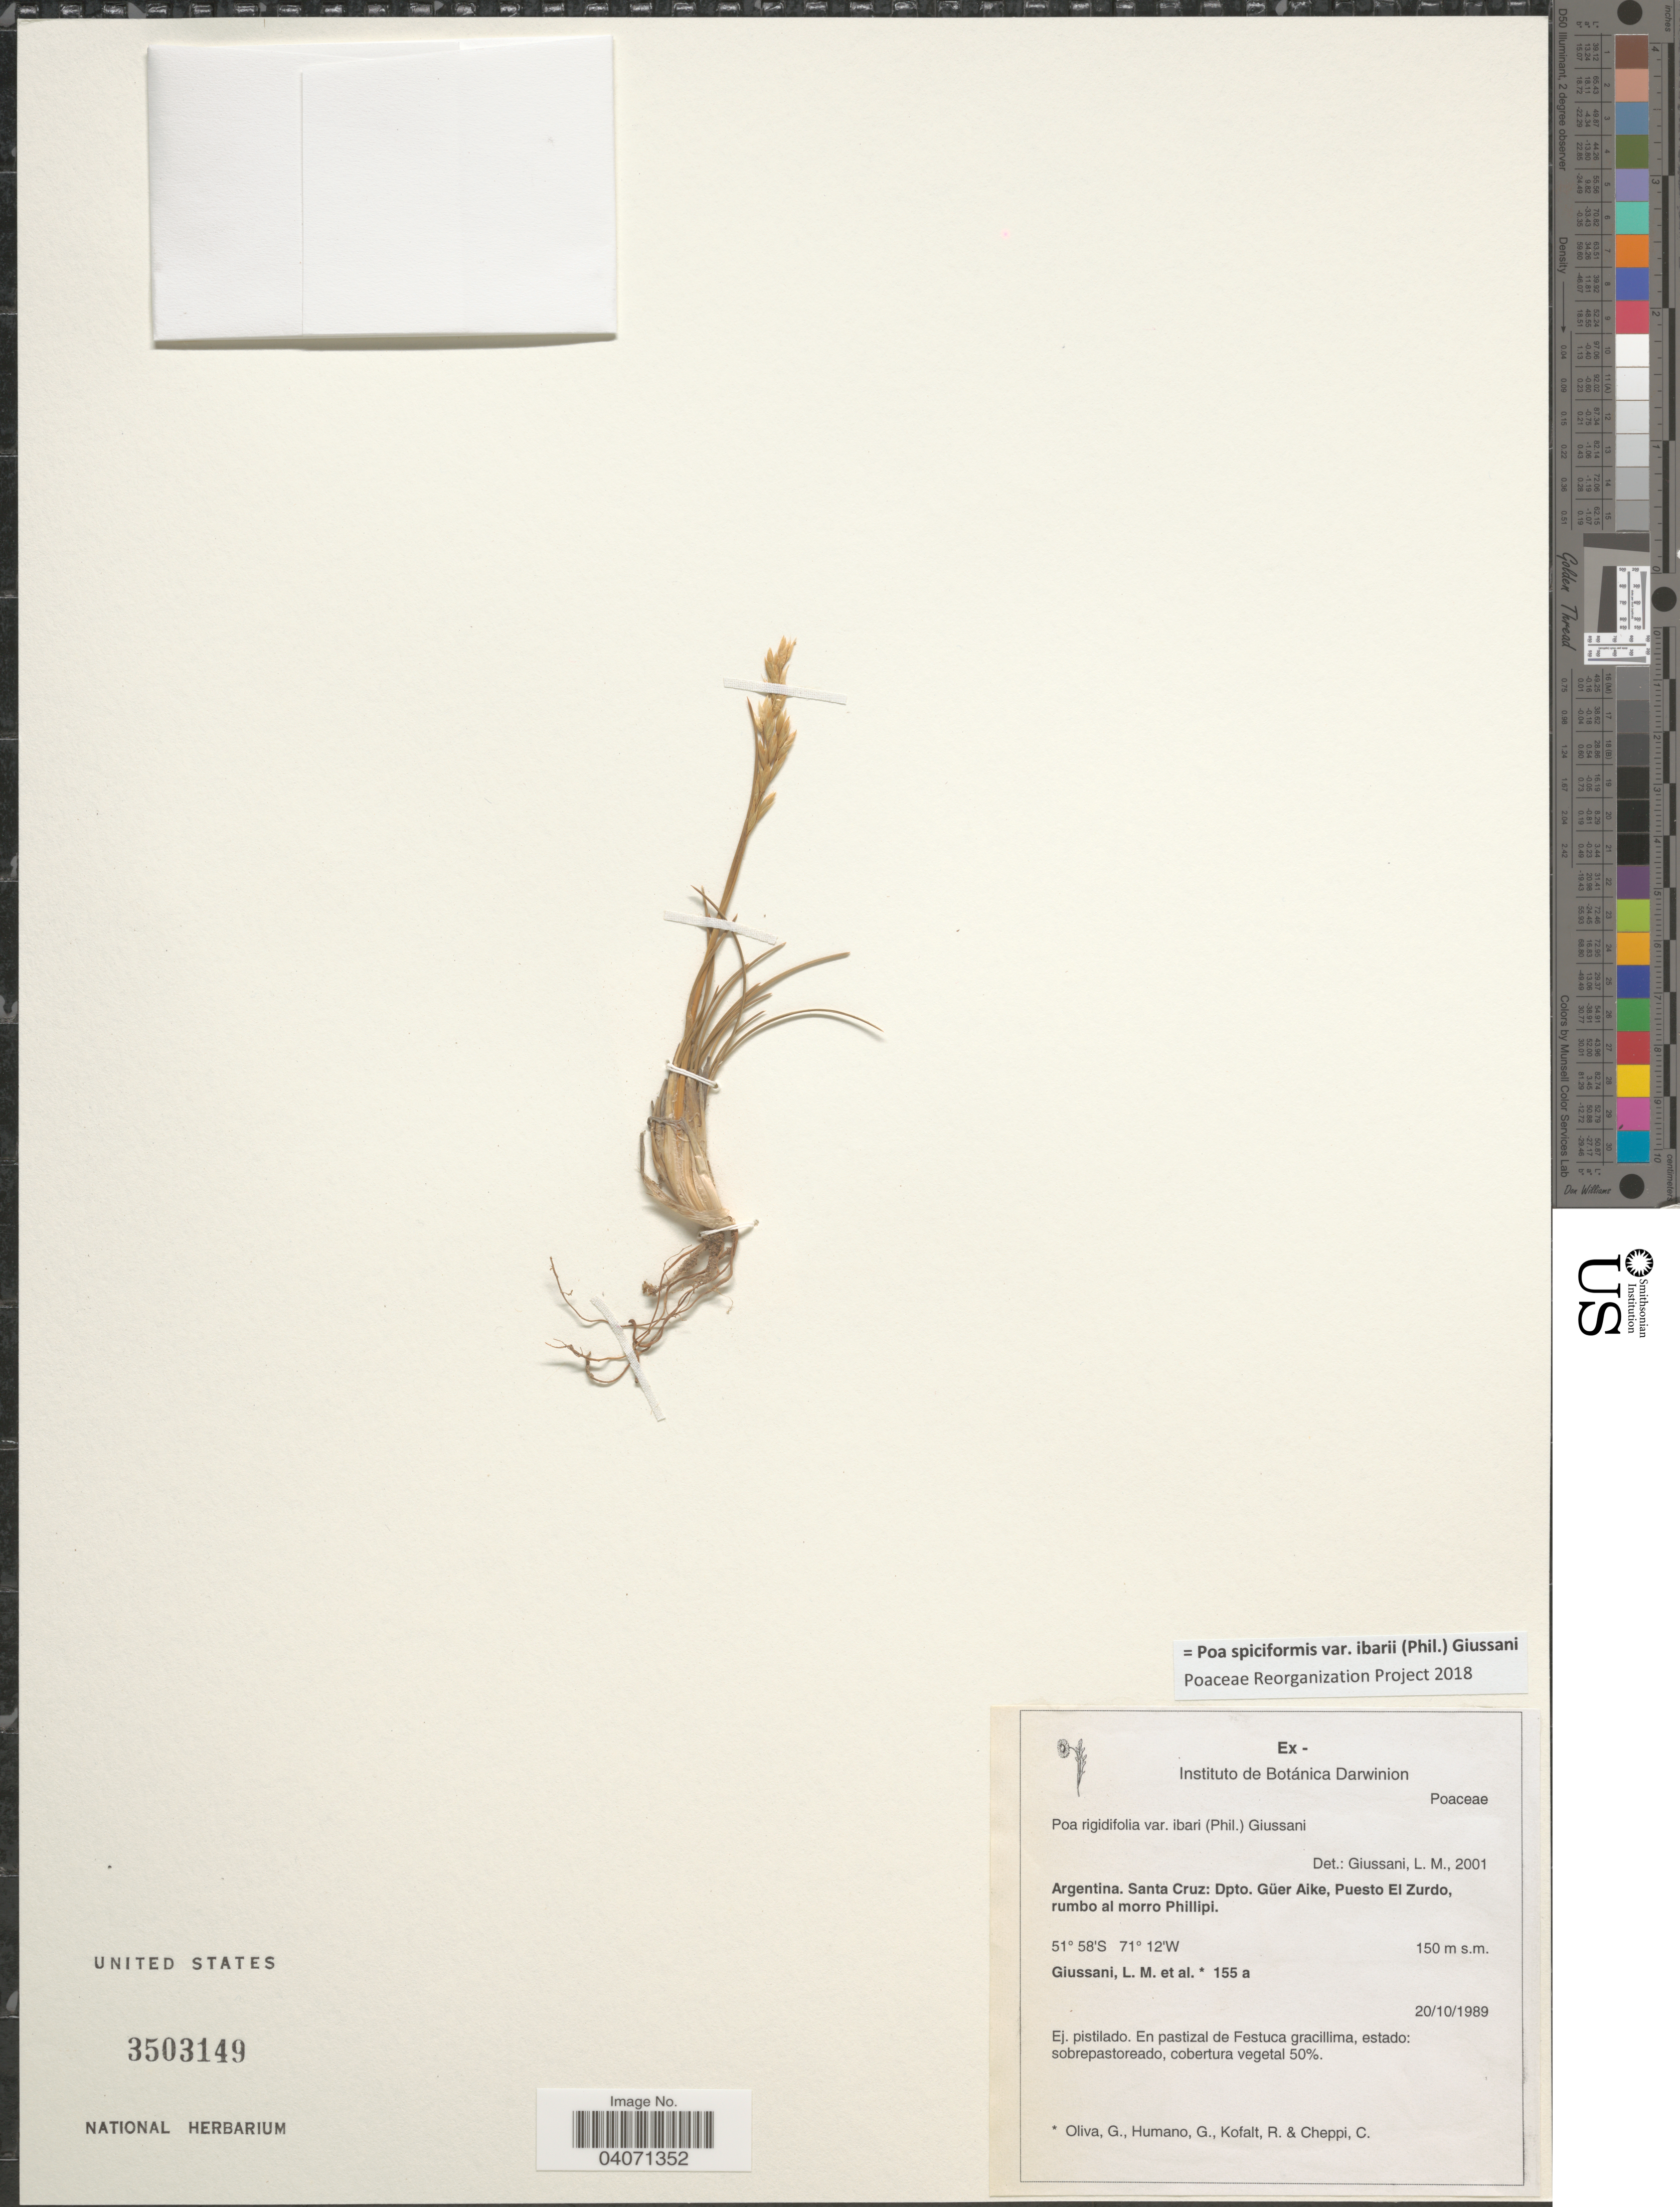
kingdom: Plantae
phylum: Tracheophyta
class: Liliopsida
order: Poales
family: Poaceae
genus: Poa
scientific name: Poa spiciformis var. ibarii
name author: (Phil.) Giussani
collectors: L. Giussani, G. Oliva, G. Humano, R. Kofalt & C. Cheppi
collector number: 155a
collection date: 1989-10-20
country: Argentina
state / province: Santa Cruz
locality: Dpto. Güer Aike, Puesto El Zurdo, rumbo al morro Phillipi.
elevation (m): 150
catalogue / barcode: US 3503149